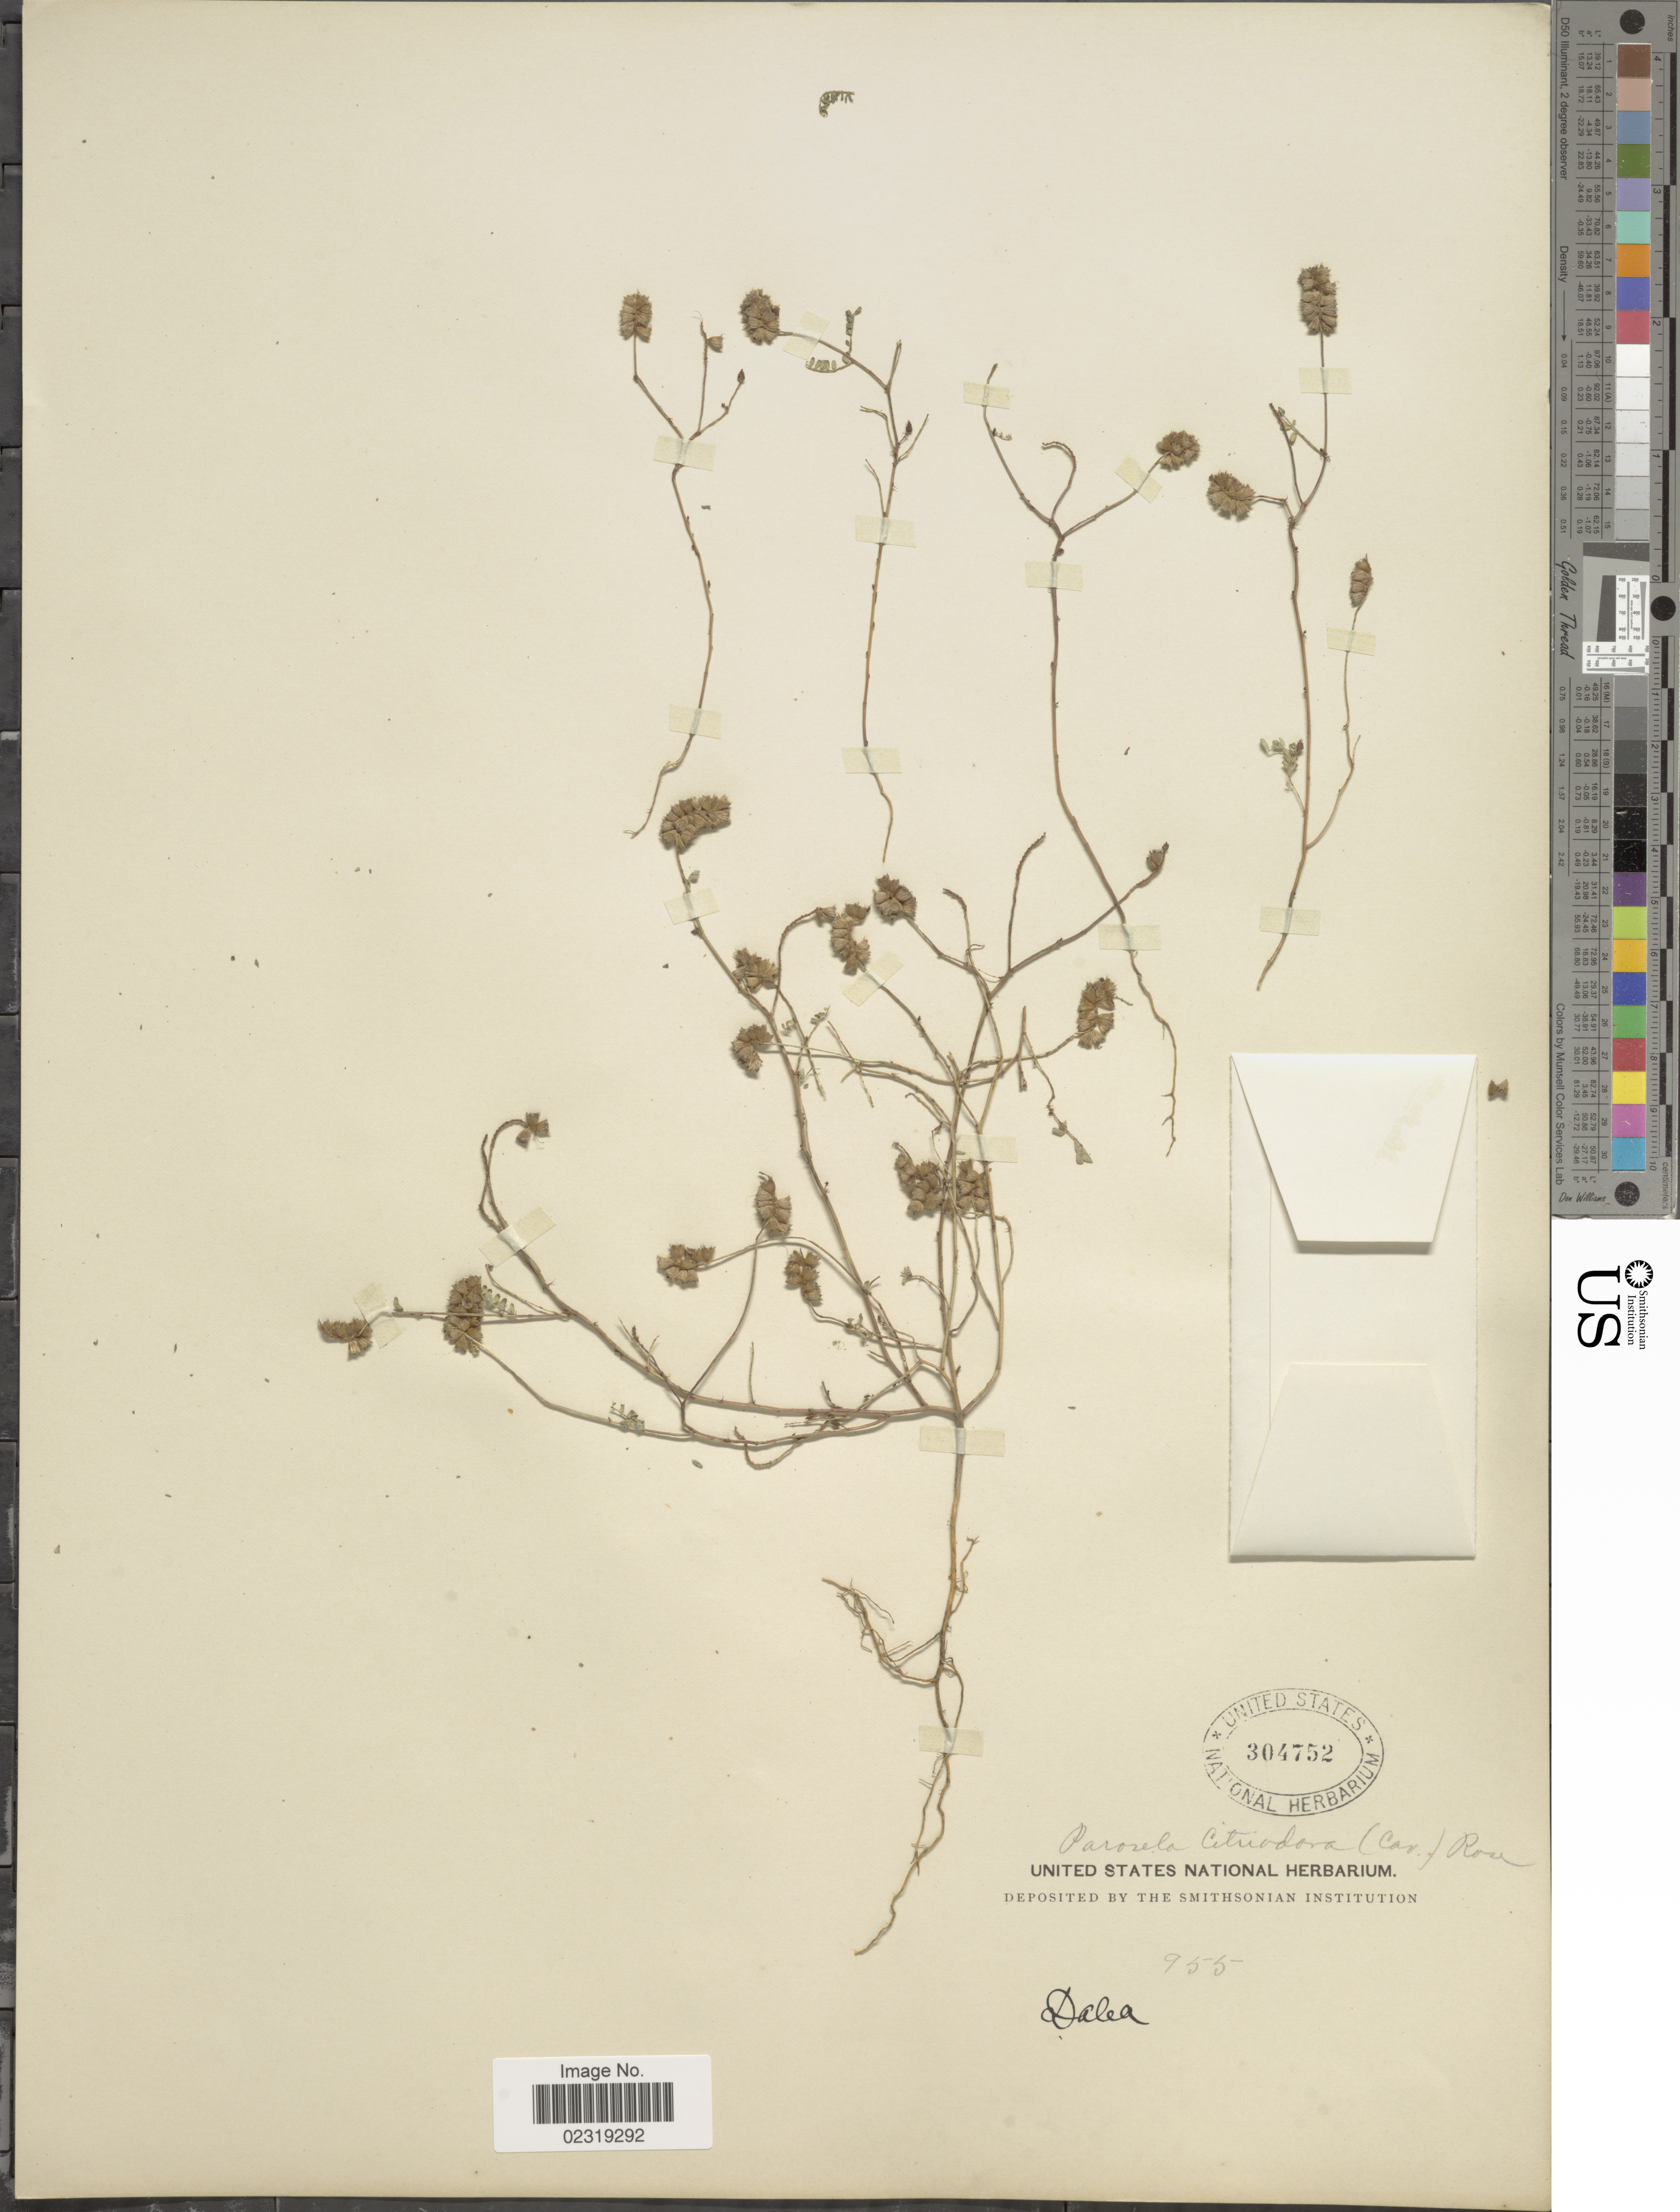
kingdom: Plantae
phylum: Tracheophyta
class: Magnoliopsida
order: Fabales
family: Fabaceae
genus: Dalea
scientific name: Dalea foliolosa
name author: (Aiton) Barneby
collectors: U.S. National Herbarium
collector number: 955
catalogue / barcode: US 304752